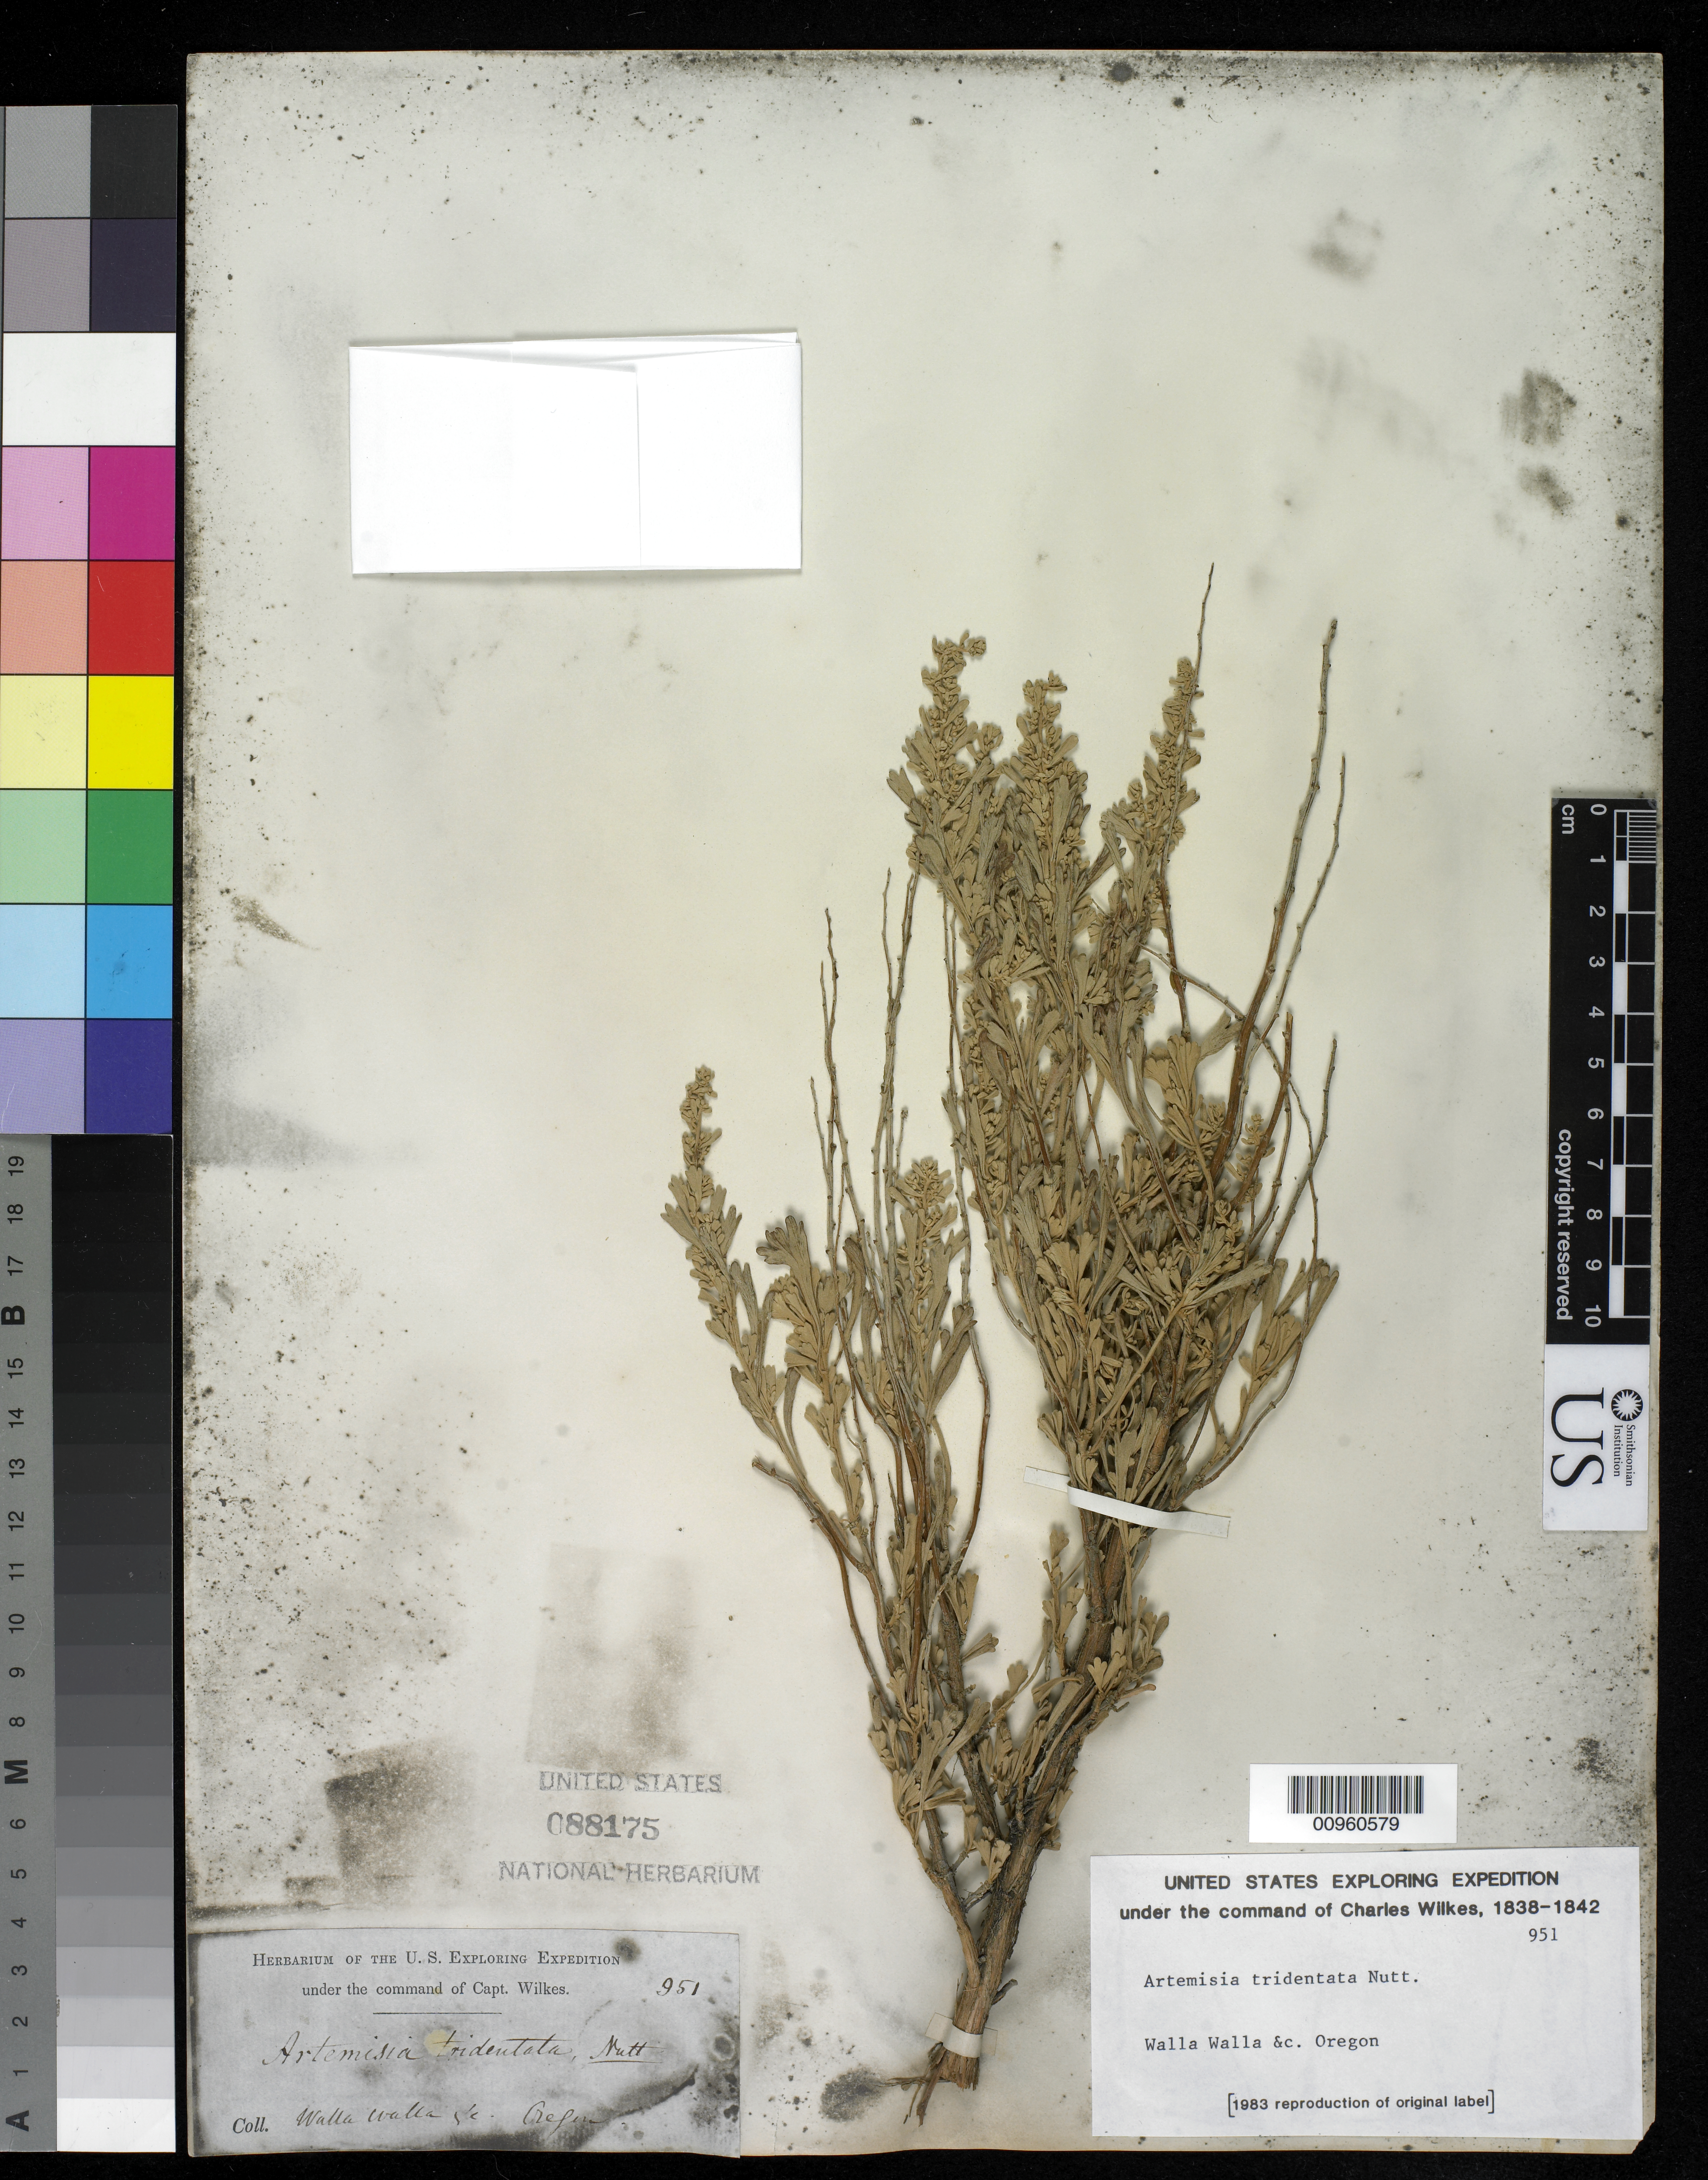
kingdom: Plantae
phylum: Tracheophyta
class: Magnoliopsida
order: Asterales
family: Asteraceae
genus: Artemisia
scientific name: Artemisia tridentata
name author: Nutt.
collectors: Wilkes Explor. Exped.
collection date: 1838/1842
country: United States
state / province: Washington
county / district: Walla Walla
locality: Walla Walla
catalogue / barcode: US 88175